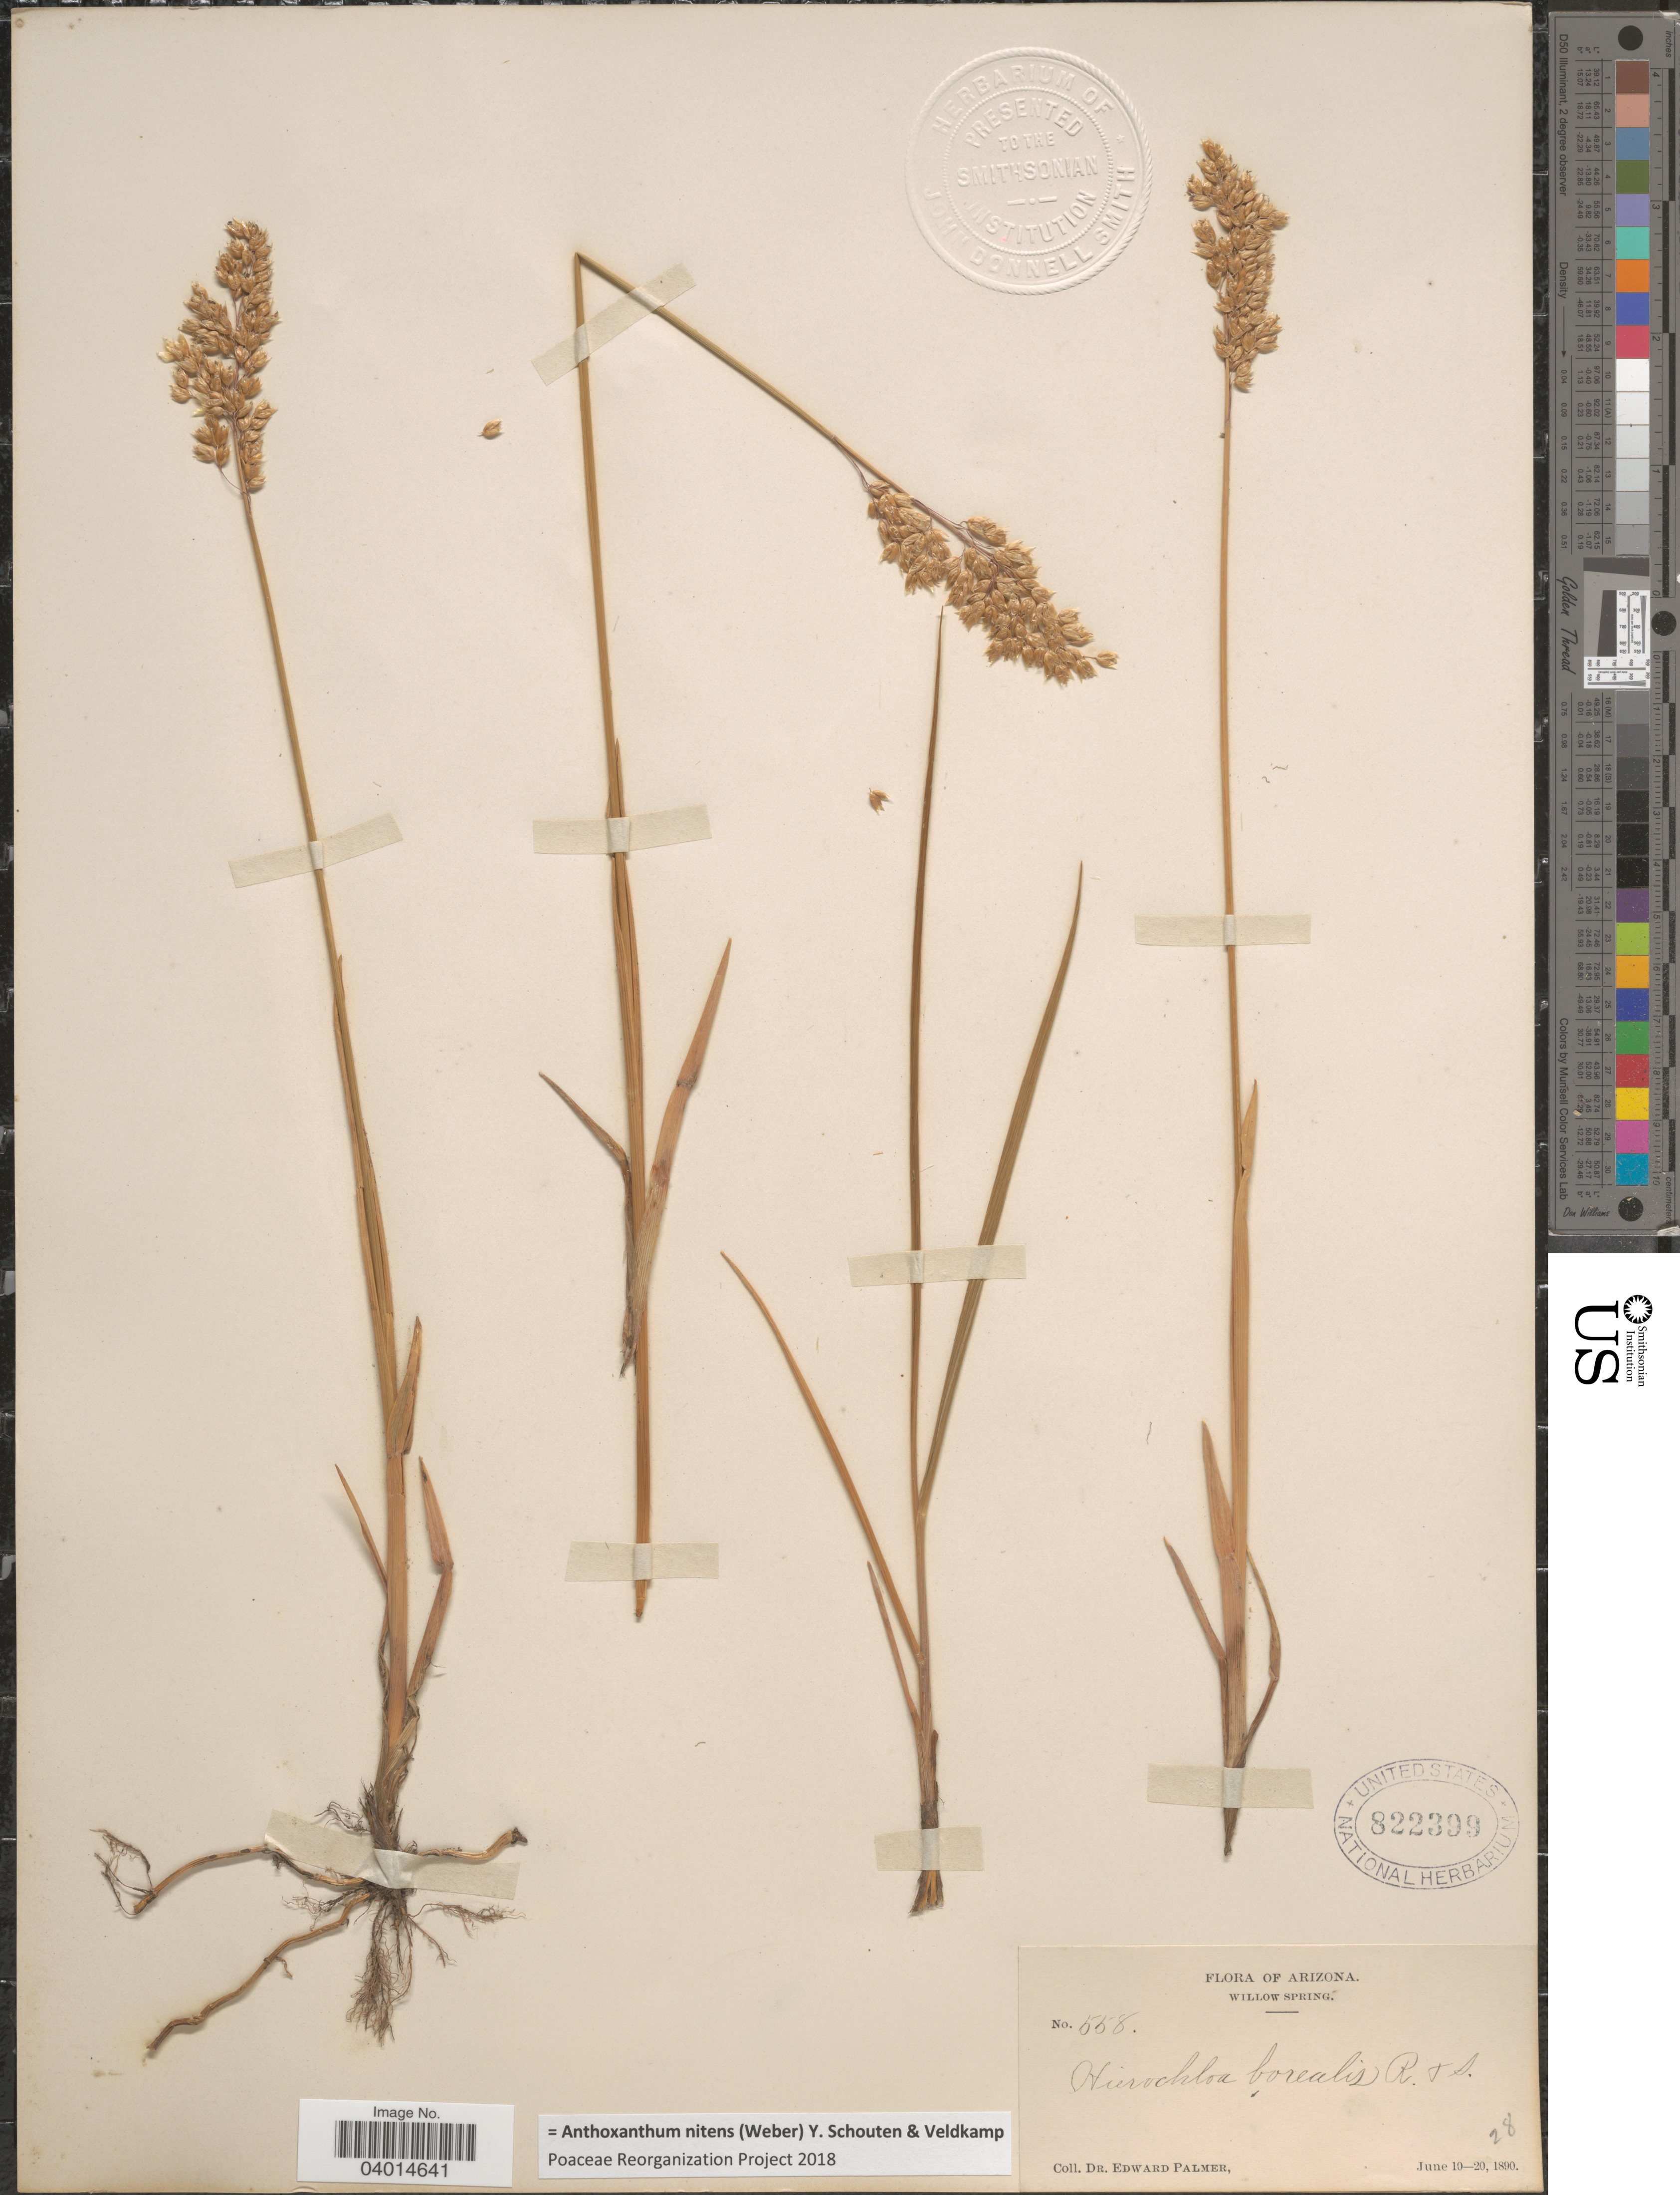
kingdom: Plantae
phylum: Tracheophyta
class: Liliopsida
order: Poales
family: Poaceae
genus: Anthoxanthum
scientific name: Anthoxanthum nitens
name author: (G.H. Weber) R.T.A. Schouten & Veldkamp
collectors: E. Palmer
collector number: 558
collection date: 1890-06-10/1890-06-20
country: United States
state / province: Arizona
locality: Willow Spring.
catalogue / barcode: US 822399